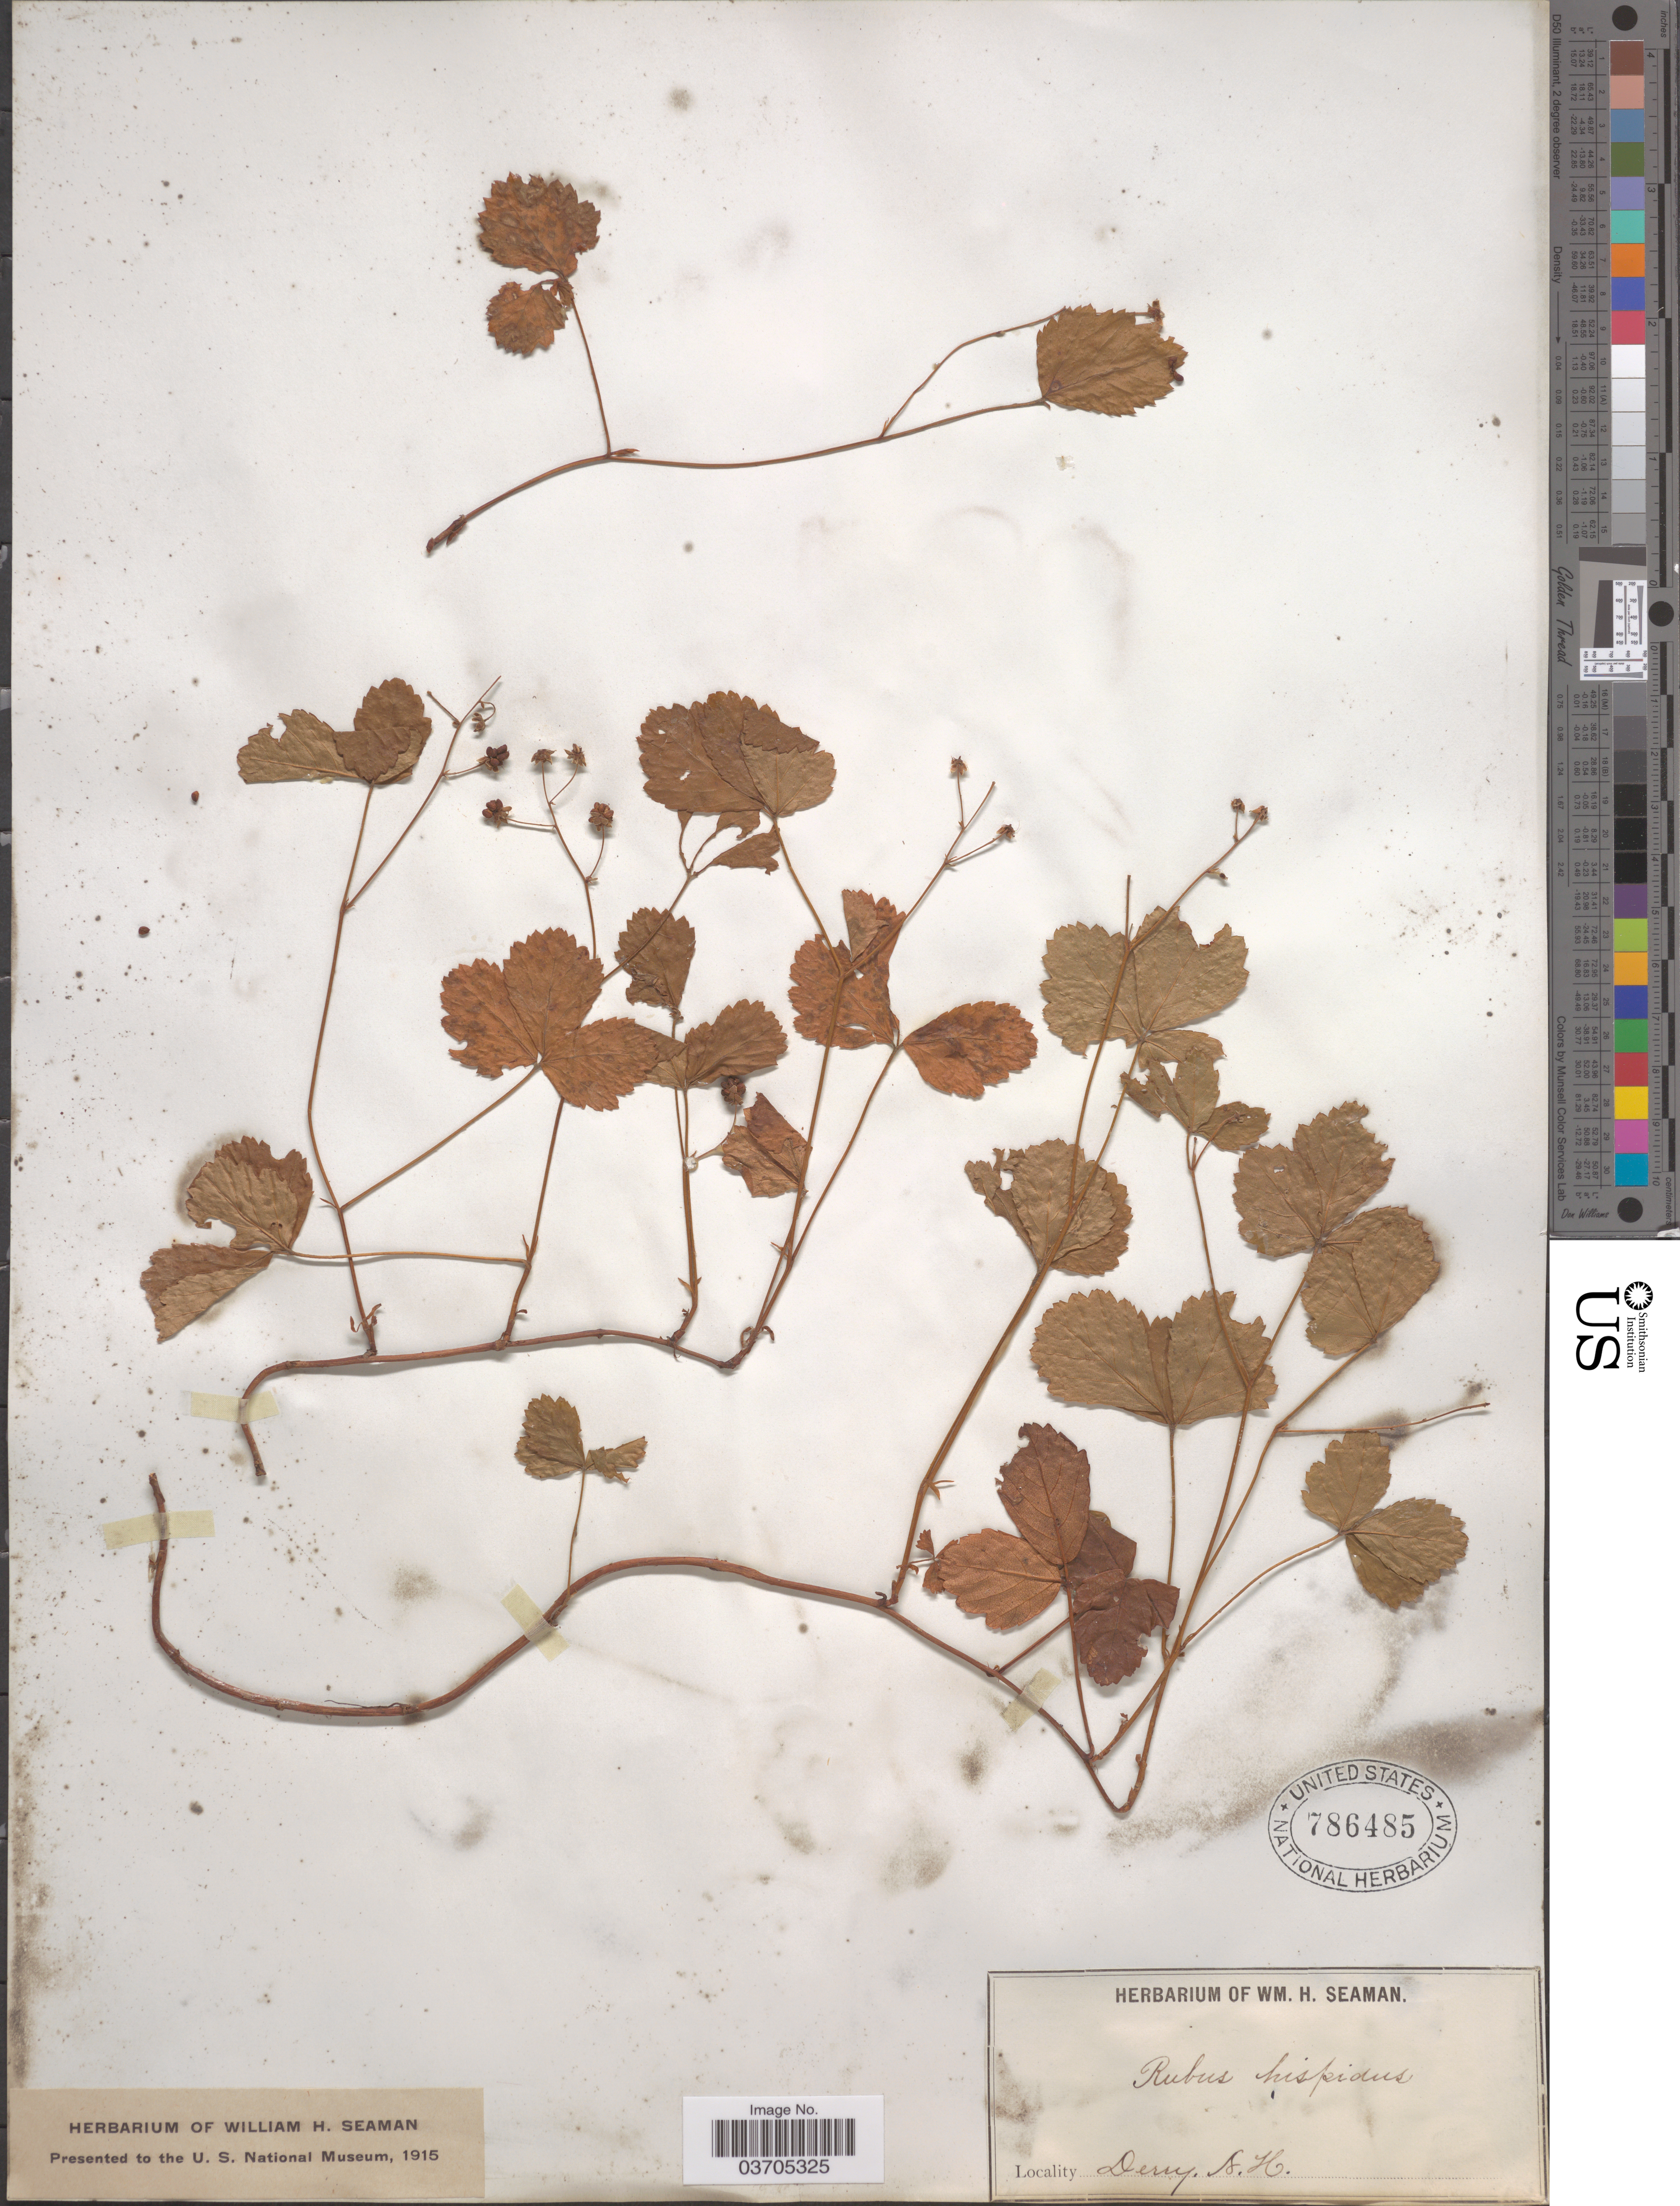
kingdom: Plantae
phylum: Tracheophyta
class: Magnoliopsida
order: Rosales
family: Rosaceae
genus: Rubus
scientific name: Rubus hispidus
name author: L.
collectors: W. Seaman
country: United States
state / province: New Hampshire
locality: Derry.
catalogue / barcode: US 786485